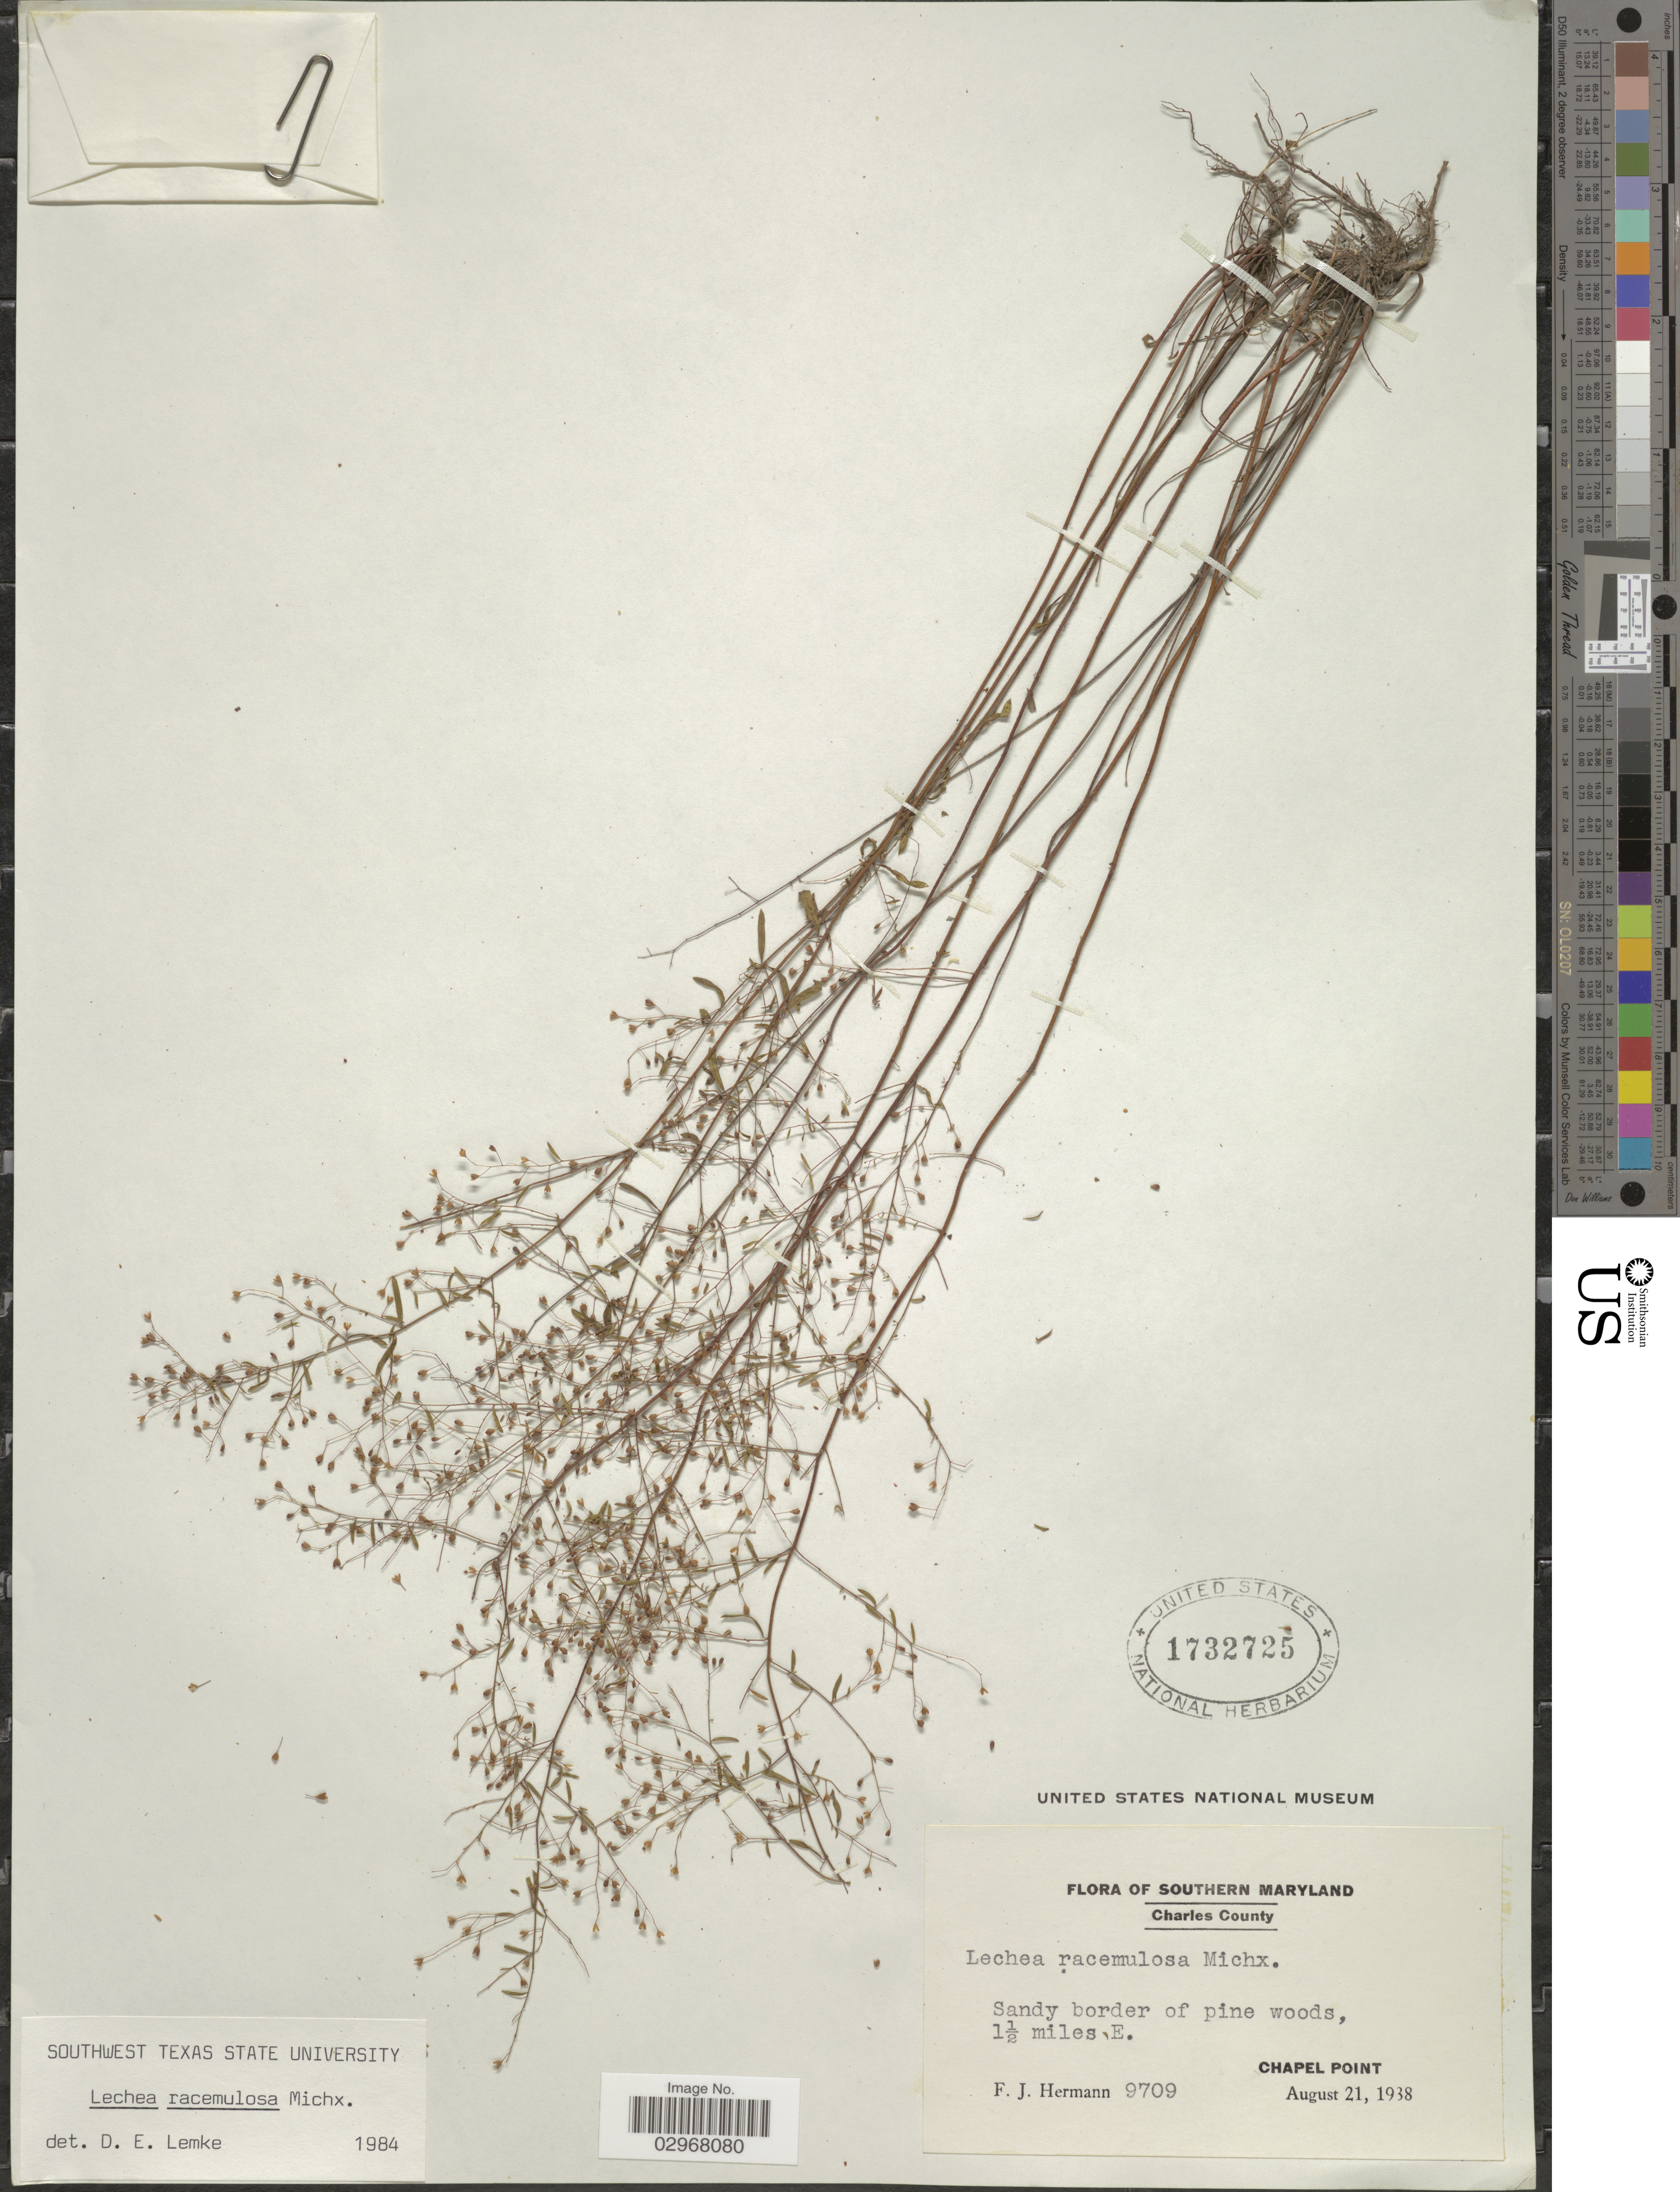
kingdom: Plantae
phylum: Tracheophyta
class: Magnoliopsida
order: Malvales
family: Cistaceae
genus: Lechea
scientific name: Lechea racemulosa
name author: Michx.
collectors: F. J. Hermann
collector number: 9709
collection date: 1938-08-21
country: United States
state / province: Maryland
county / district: Charles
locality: Southern Maryland. Charles County. 1½ miles E. Chapel Point.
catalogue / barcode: US 1732725